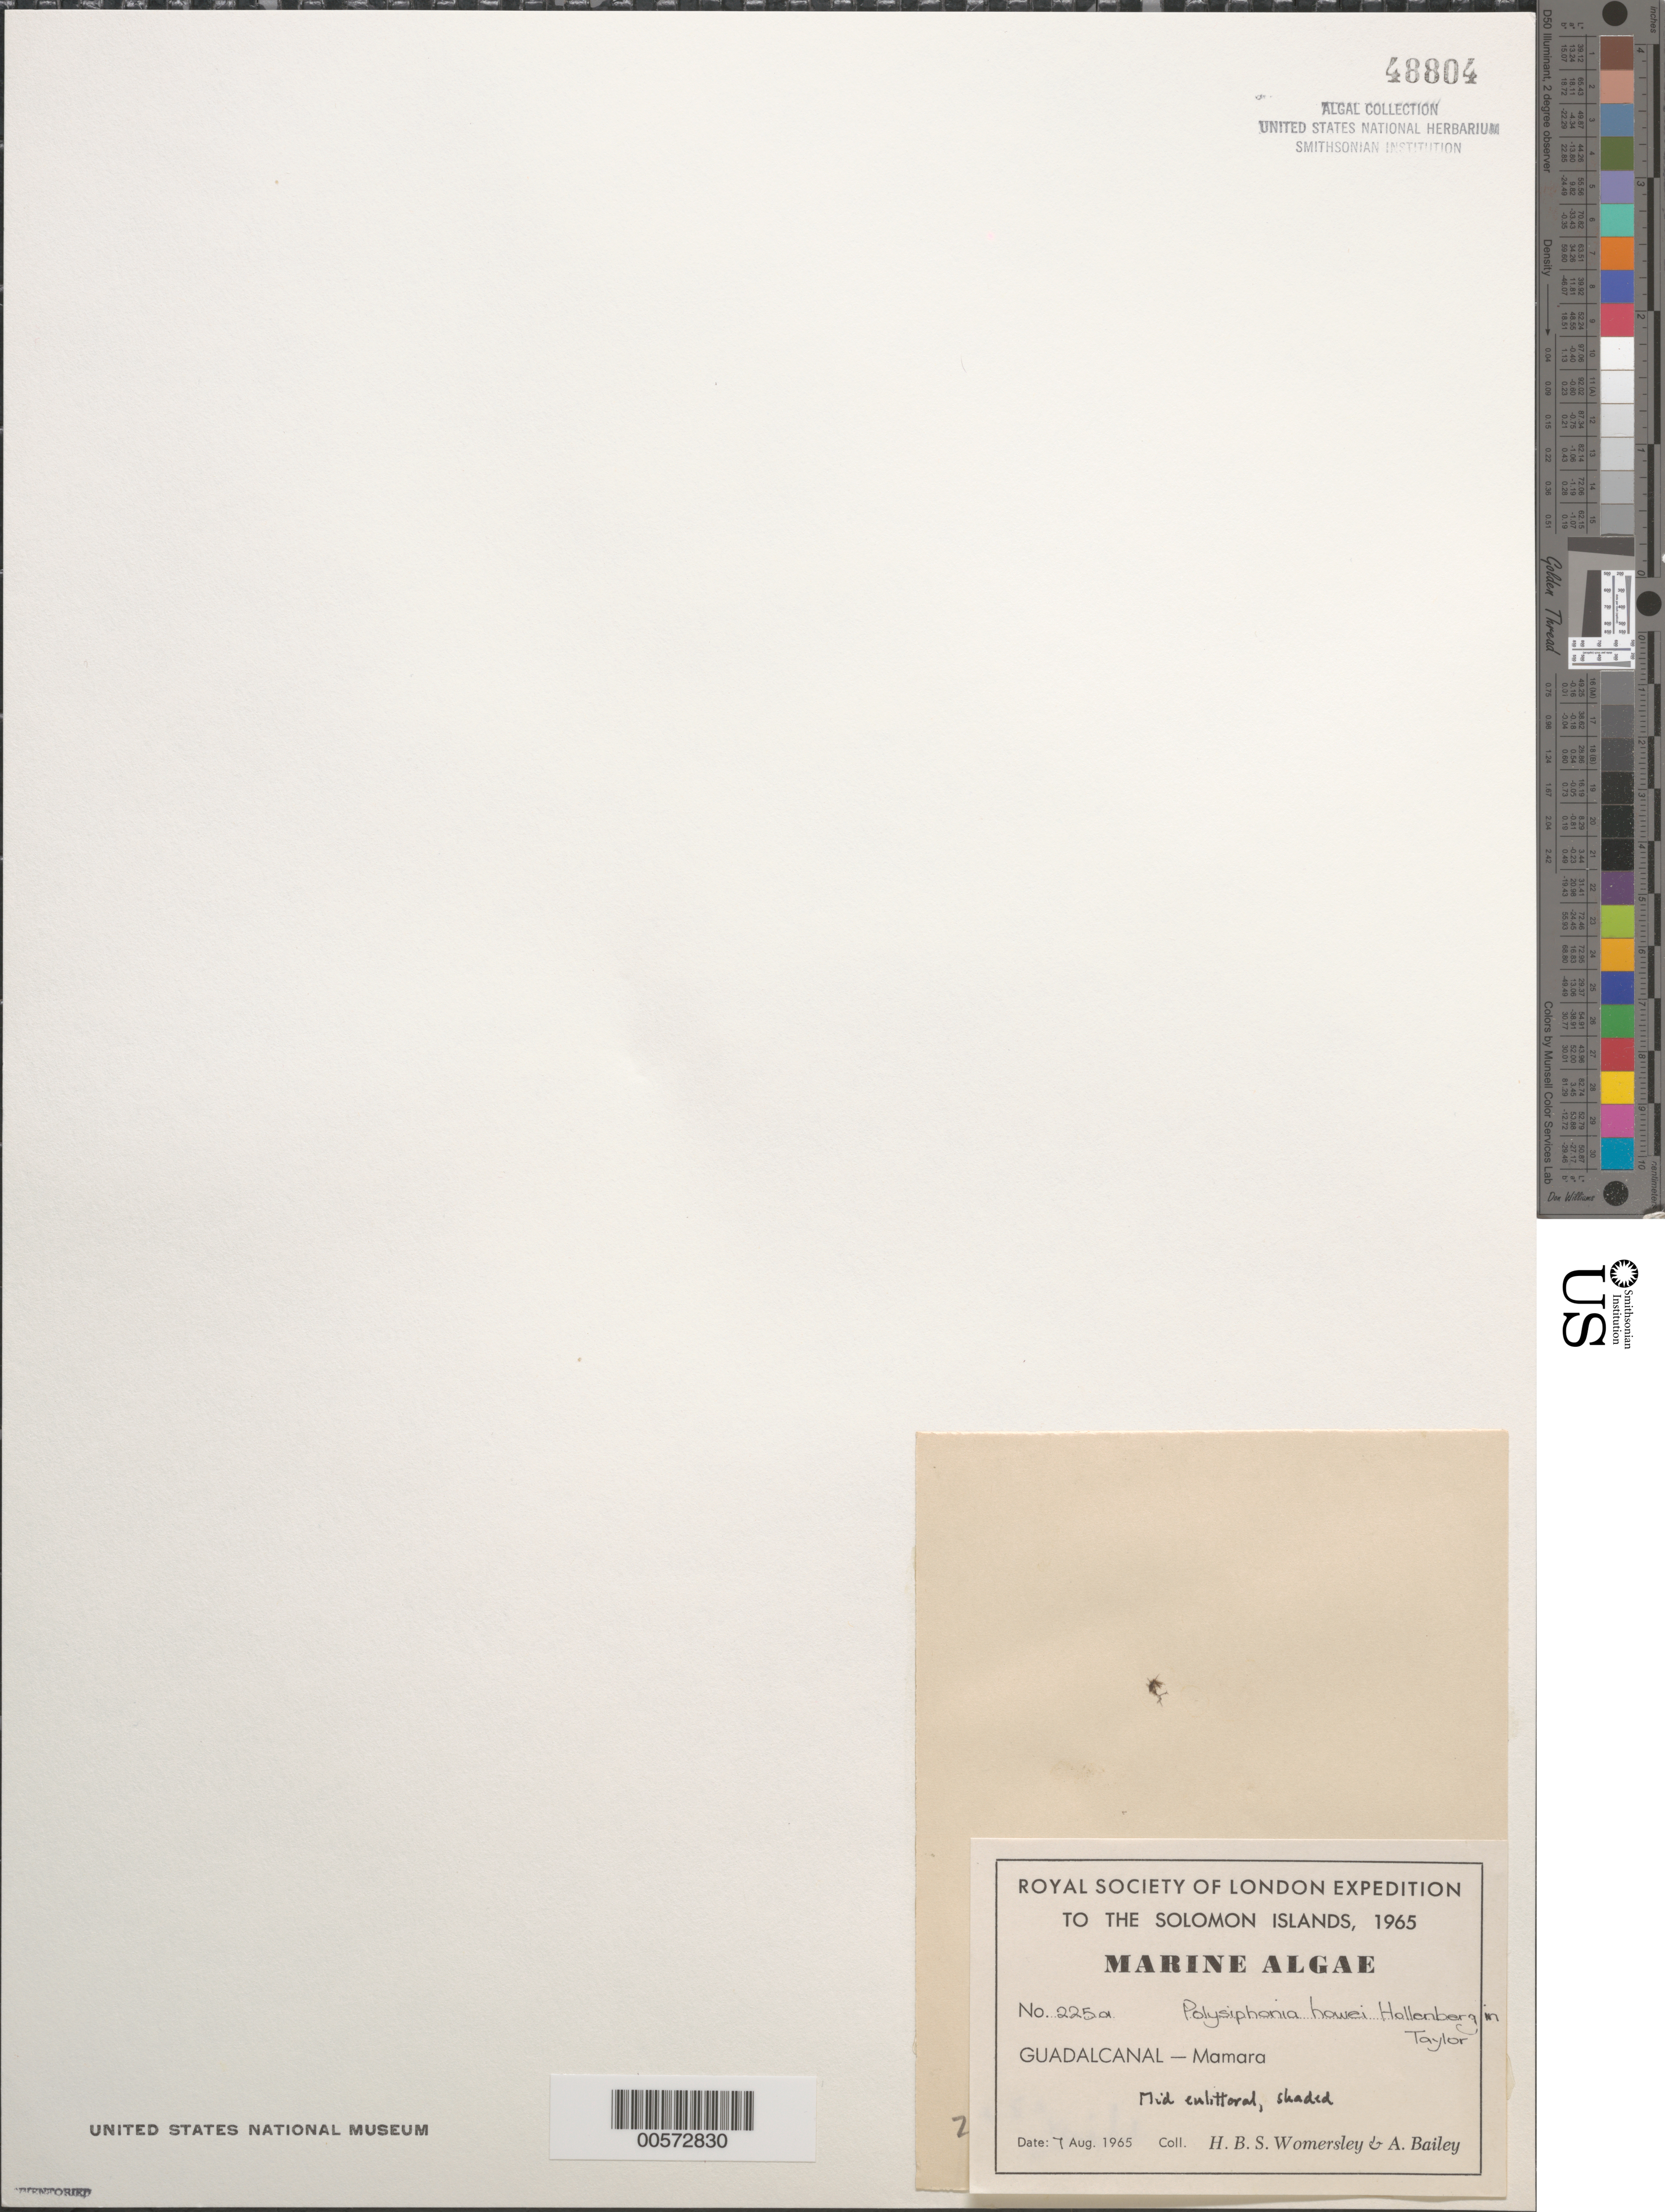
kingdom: Plantae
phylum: Rhodophyta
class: Florideophyceae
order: Ceramiales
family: Rhodomelaceae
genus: Wilsonosiphonia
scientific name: Wilsonosiphonia howei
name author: (Hollenb.) D.E.Bustamante et al.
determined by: Algae name updating Project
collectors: H. B. S. Womersley & A. Bailey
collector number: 225a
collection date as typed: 07 Aug 1965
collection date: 1965-08-07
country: Solomon Islands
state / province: Guadalcanal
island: Guadalcanal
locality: Mamara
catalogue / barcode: US 48804